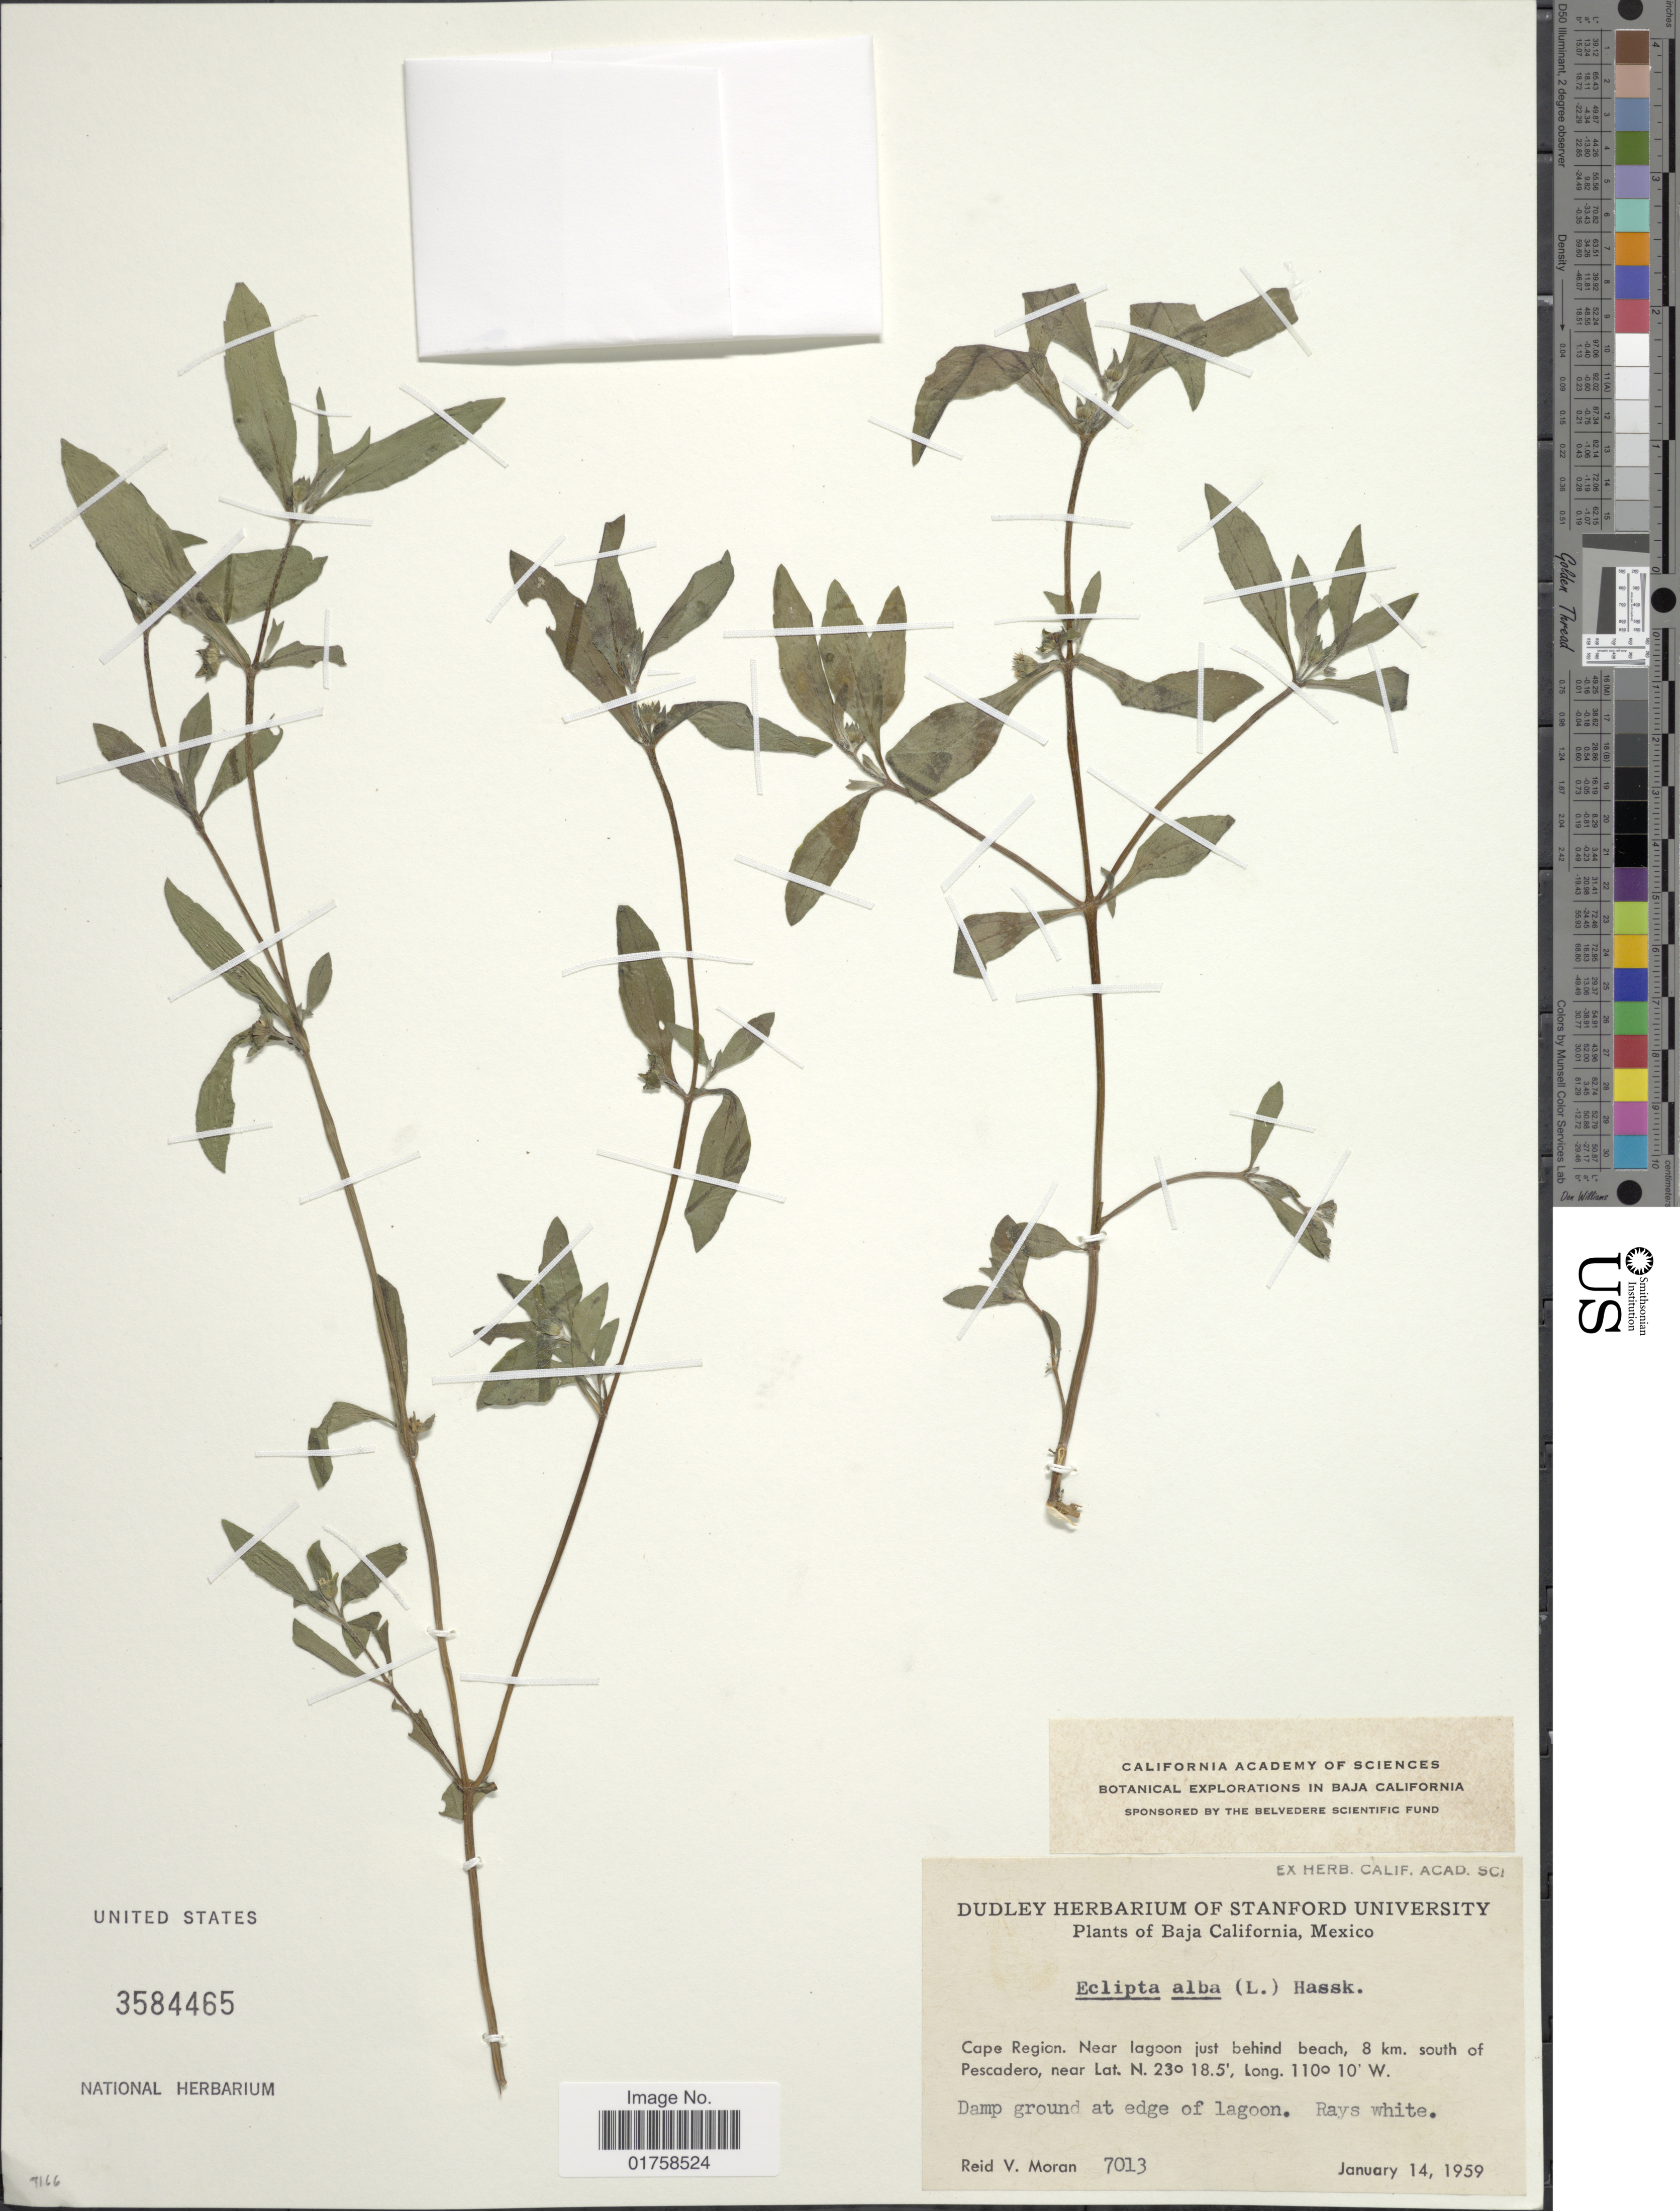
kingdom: Plantae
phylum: Tracheophyta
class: Magnoliopsida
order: Asterales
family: Asteraceae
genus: Eclipta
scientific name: Eclipta alba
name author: (L.) Hassk.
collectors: R. V. Moran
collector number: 7013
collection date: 1959-01-14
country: Mexico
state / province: Baja California Sur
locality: Baja California, Mexico. Cape Region. Near lagoon just behind beach, 8 km. south of Pescadero. Damp ground at edge of lagoon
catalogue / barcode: US 3584465